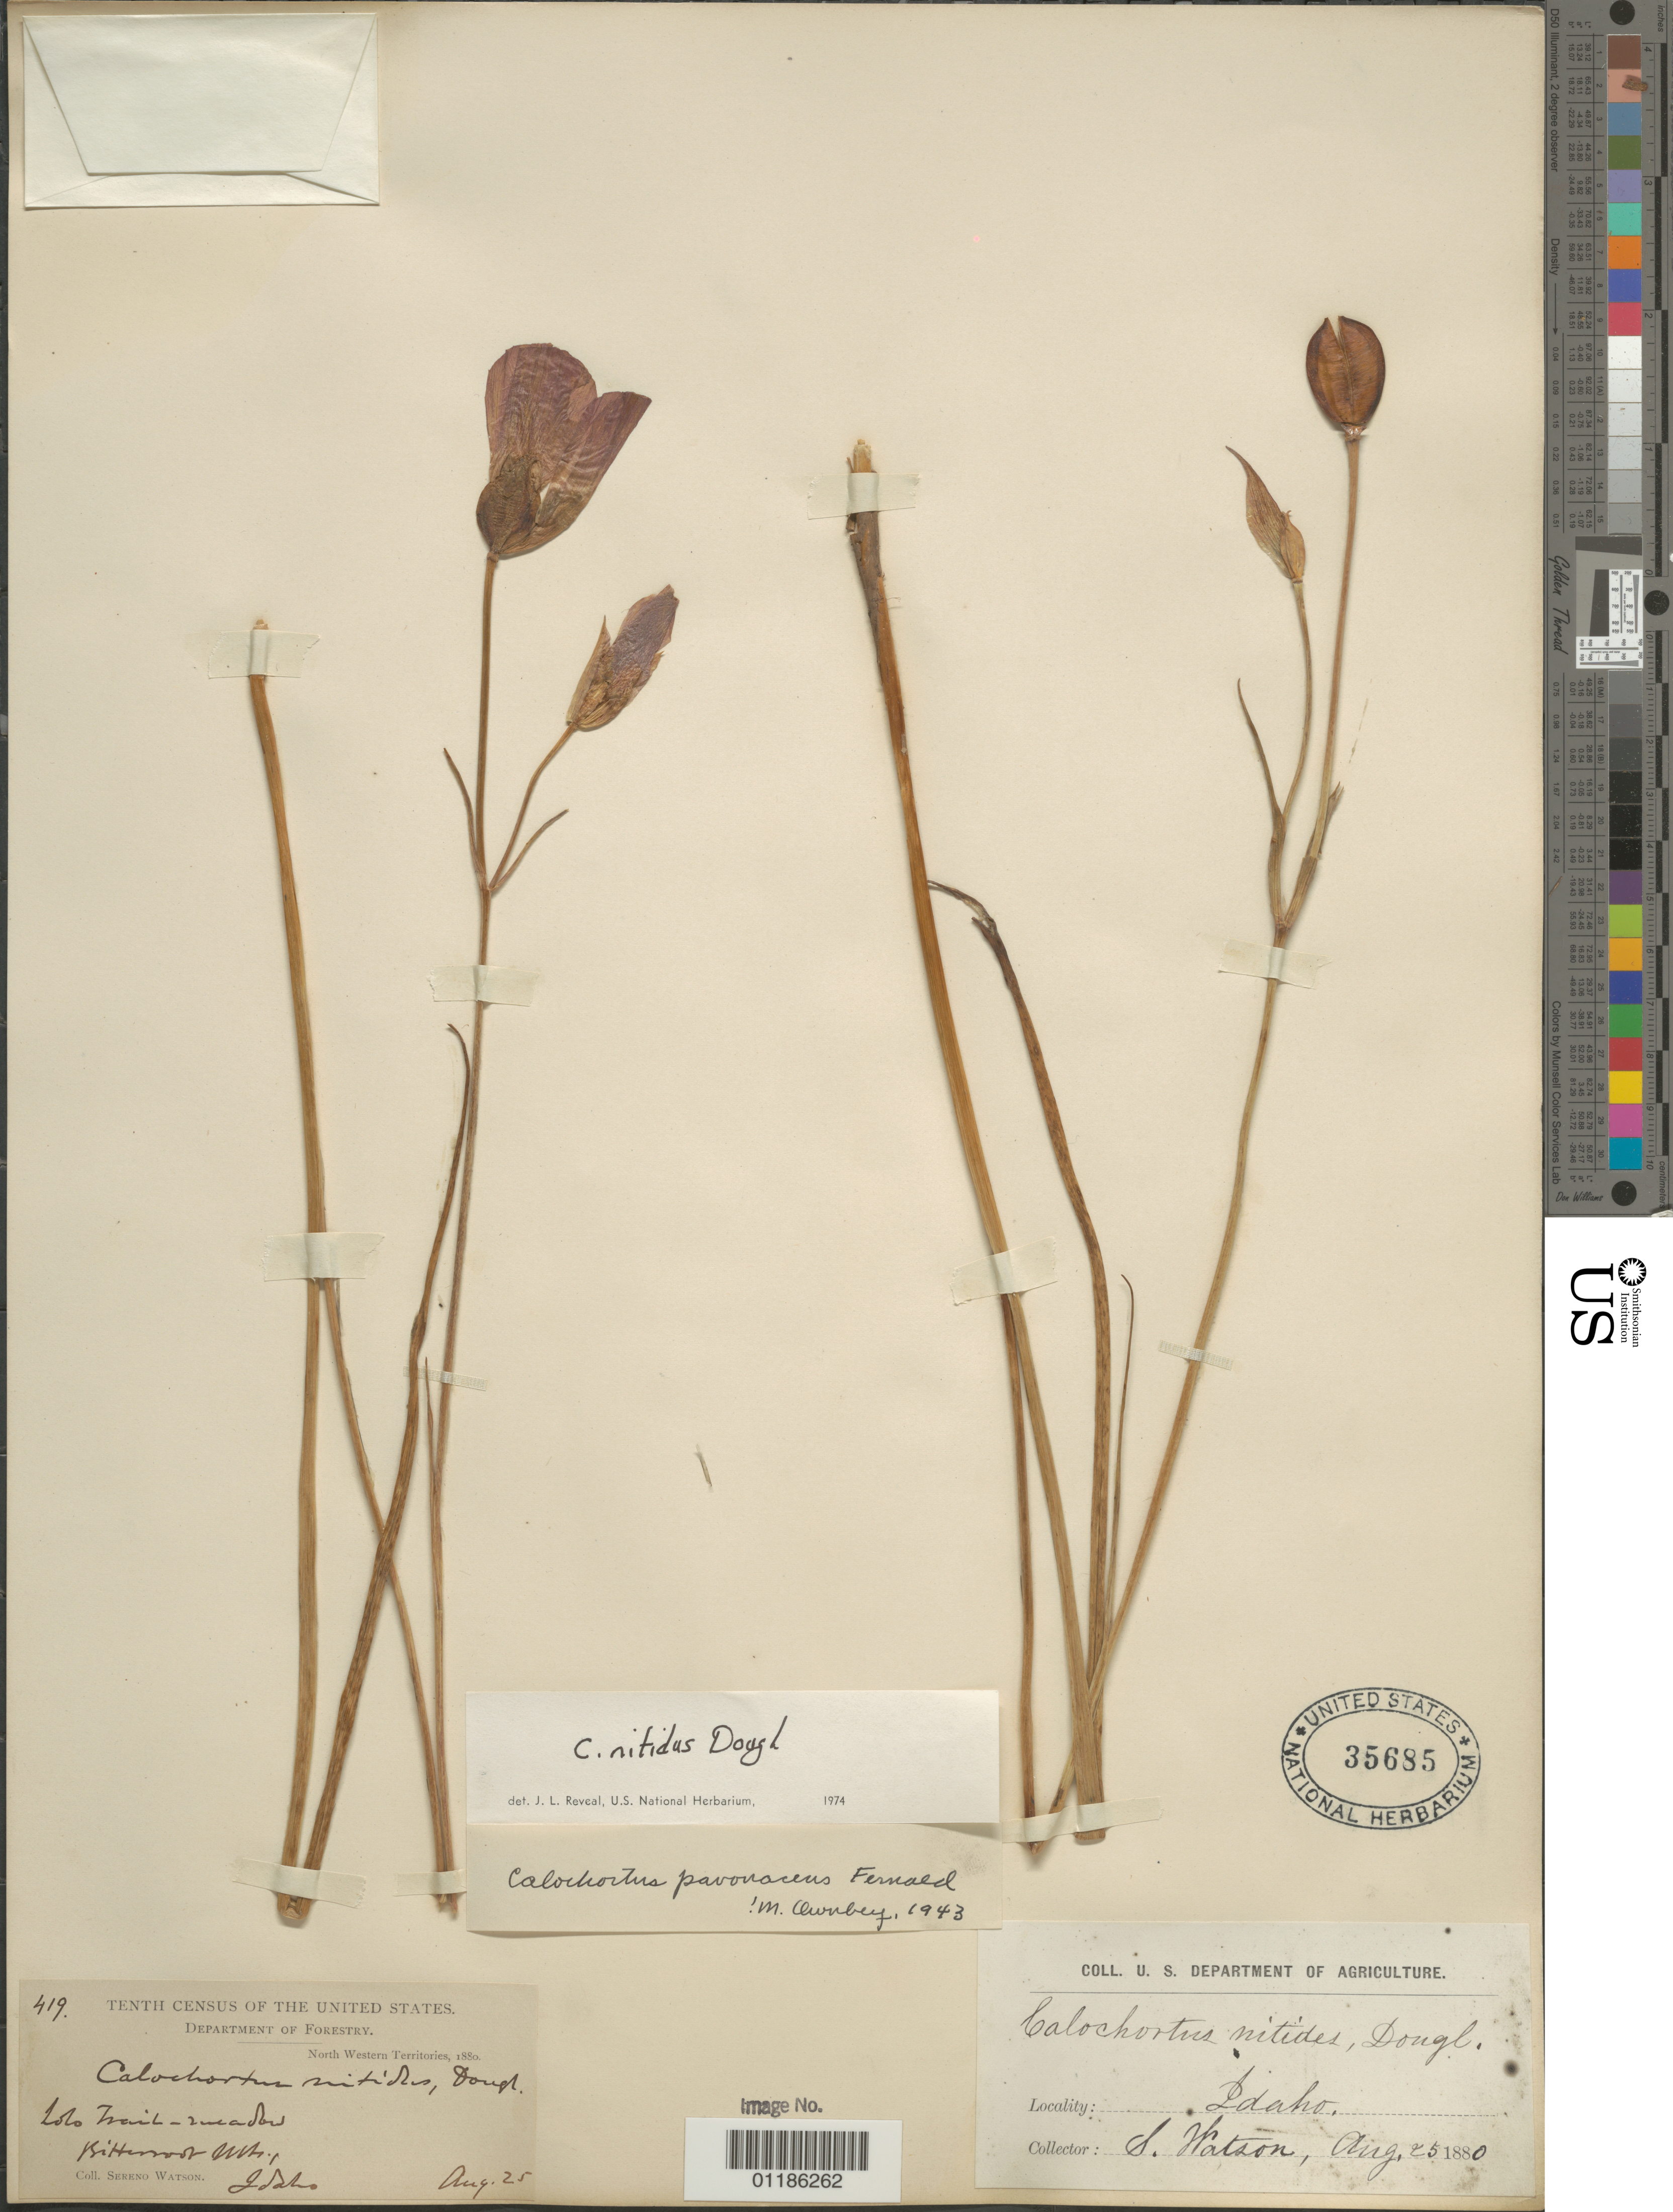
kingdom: Plantae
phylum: Tracheophyta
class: Liliopsida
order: Liliales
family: Liliaceae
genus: Calochortus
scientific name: Calochortus nudus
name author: S. Watson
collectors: S. Watson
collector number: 419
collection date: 1880-08-25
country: United States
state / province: Idaho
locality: Bitterroot Mts.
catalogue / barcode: US 35685